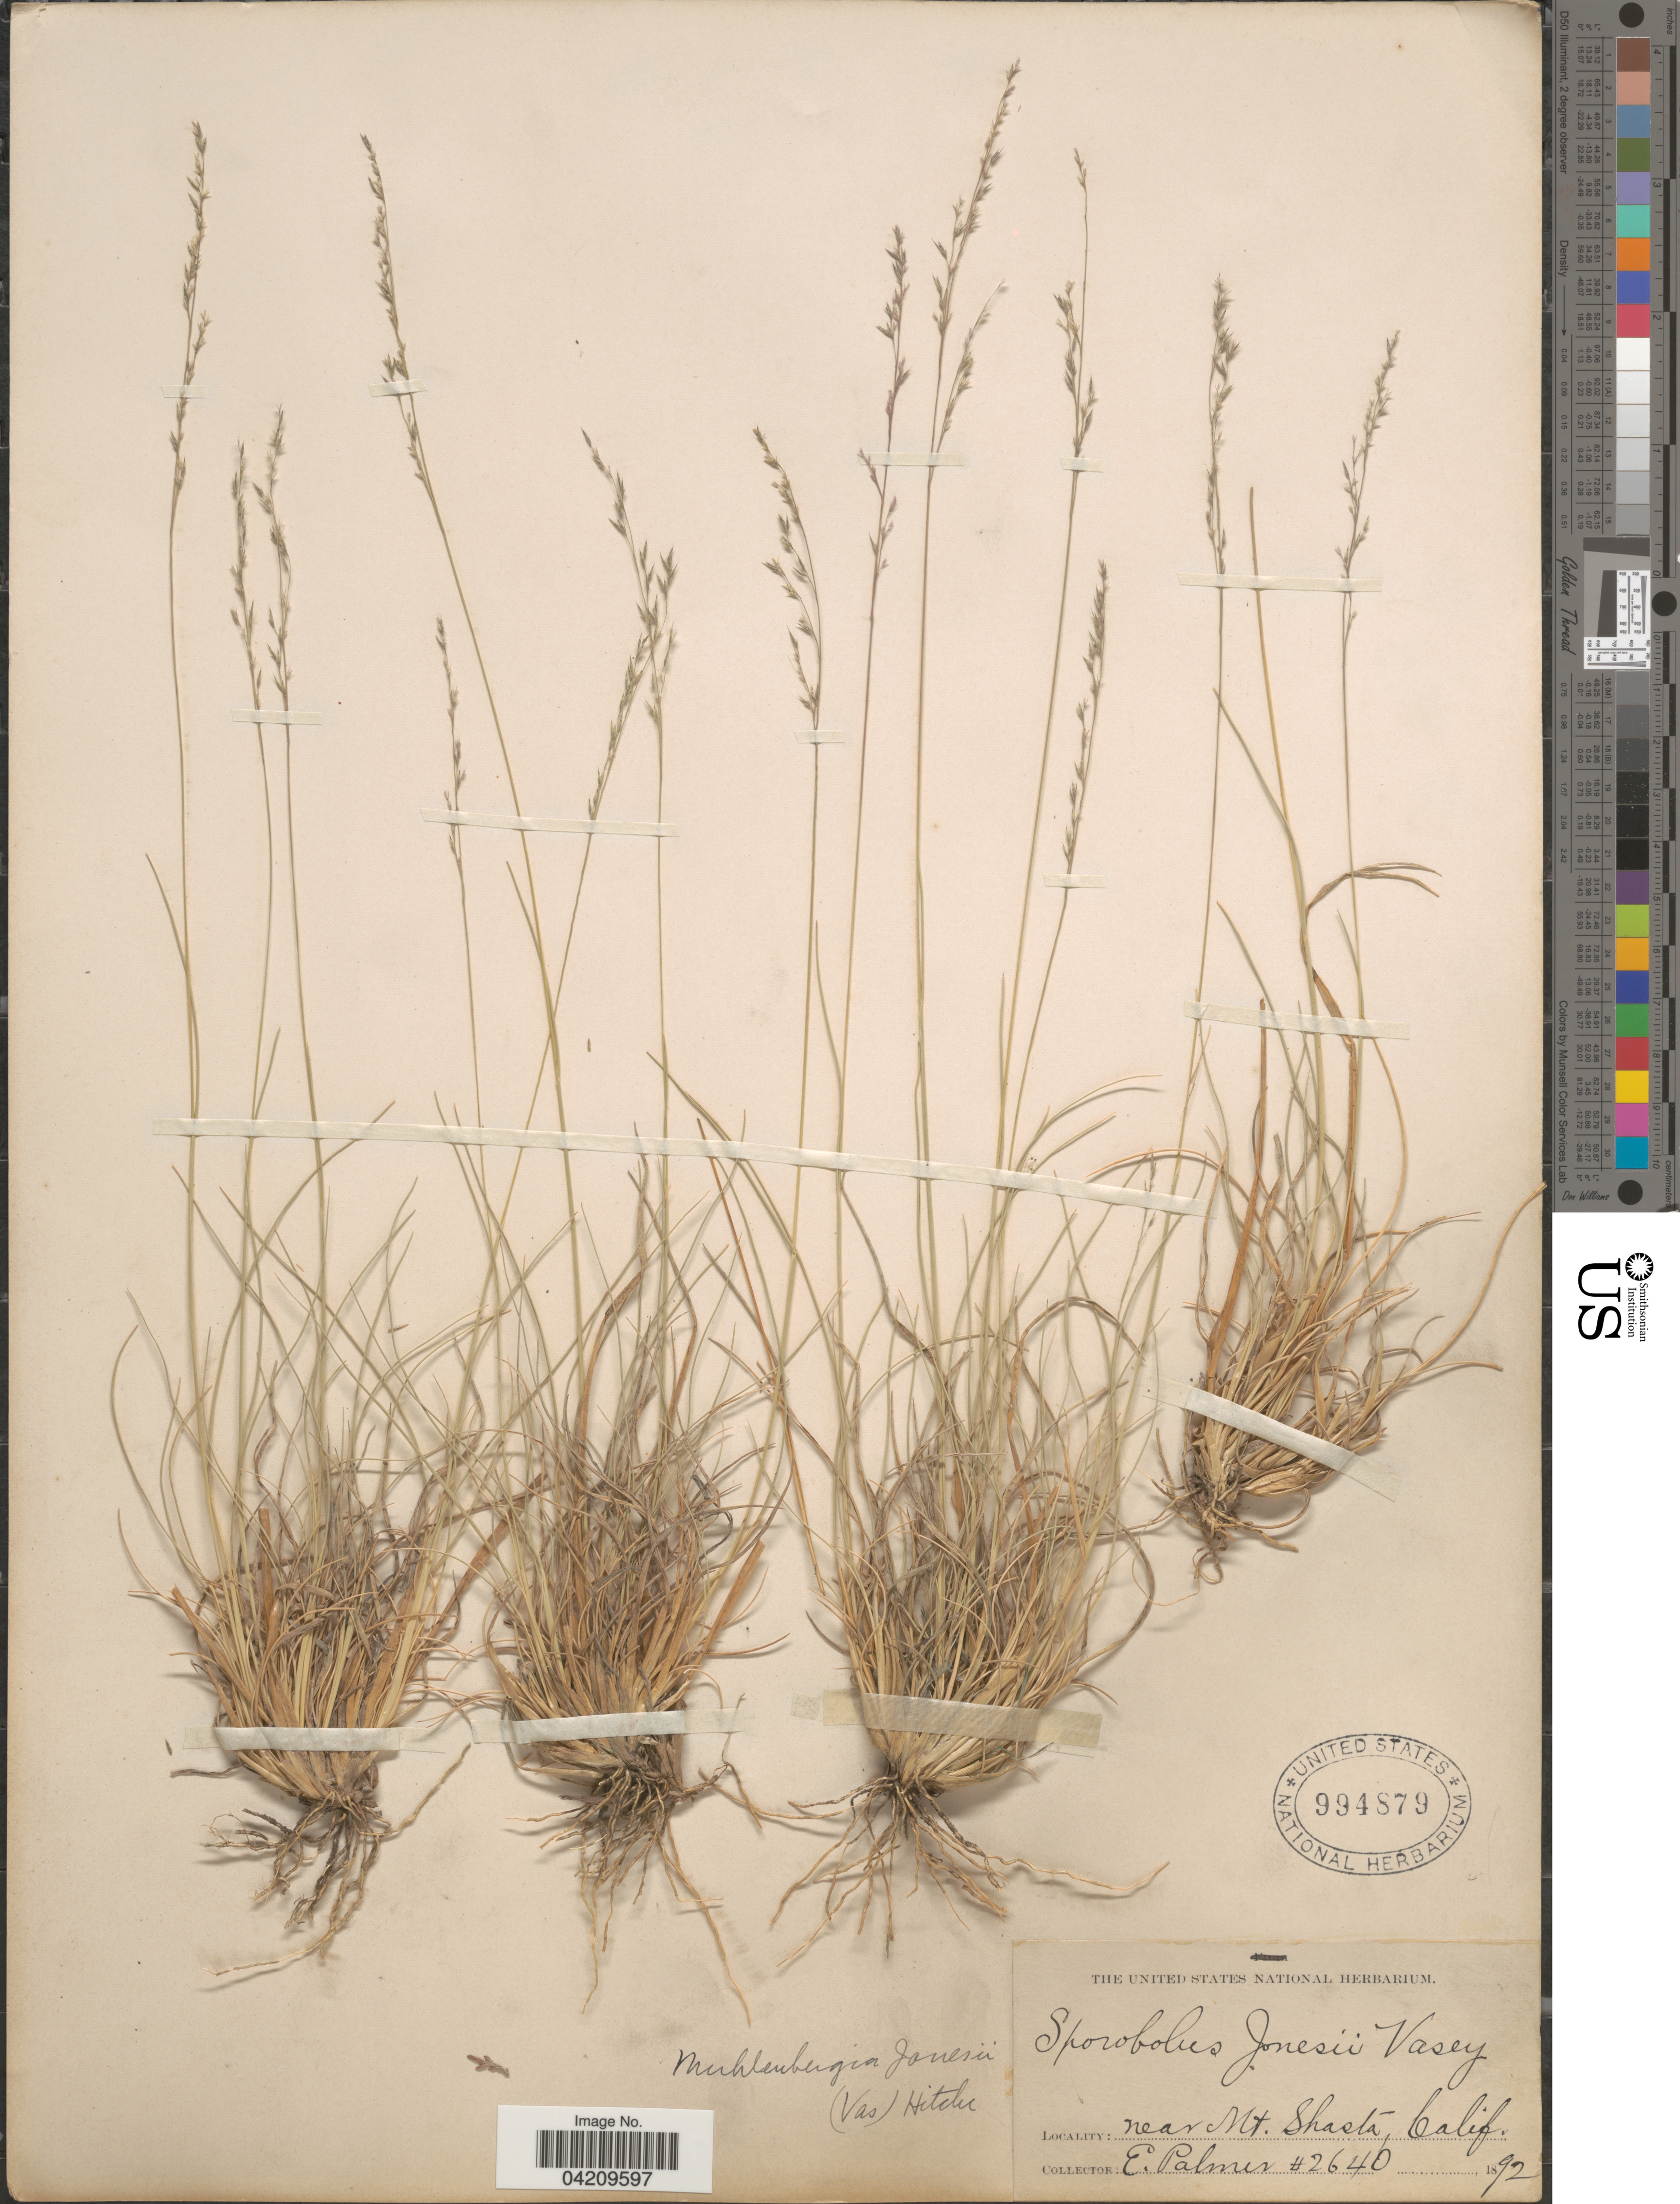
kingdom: Plantae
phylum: Tracheophyta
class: Liliopsida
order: Poales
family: Poaceae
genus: Muhlenbergia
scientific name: Muhlenbergia jonesii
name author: (Vasey) Hitchc.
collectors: E. Palmer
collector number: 2640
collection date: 1892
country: United States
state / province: California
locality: Near Mt. Shasta.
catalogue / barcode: US 994879